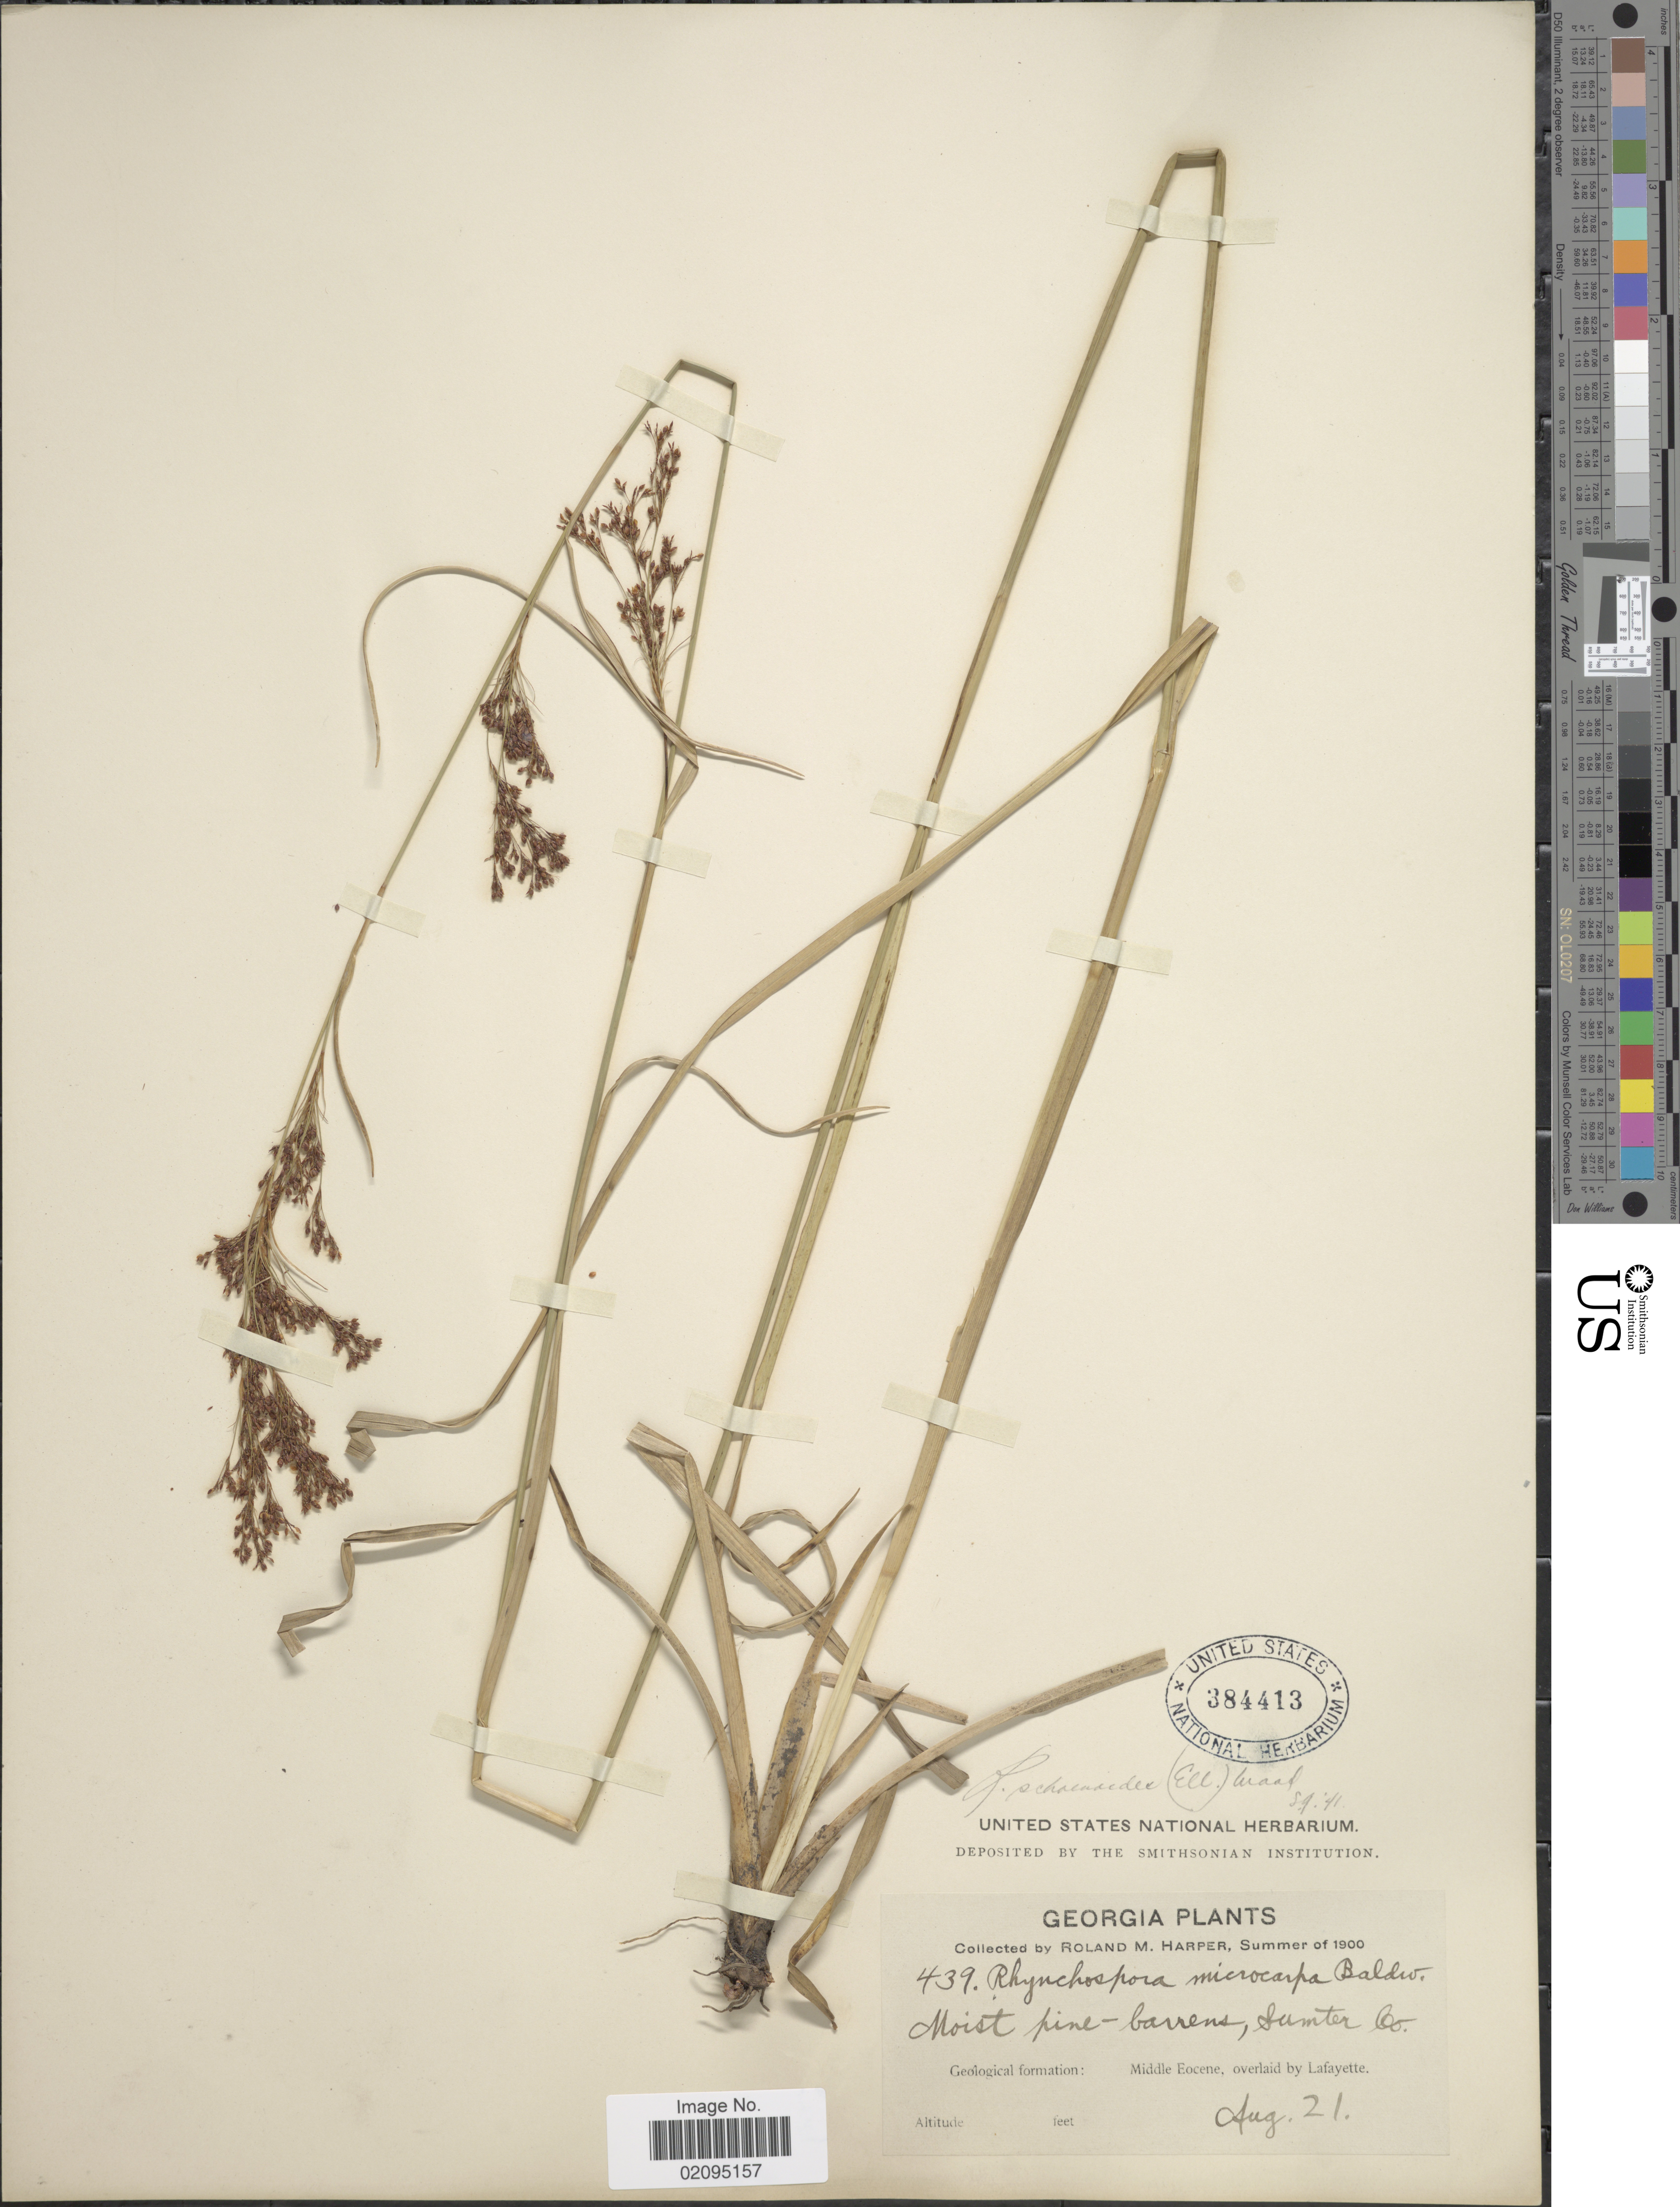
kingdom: Plantae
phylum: Tracheophyta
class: Liliopsida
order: Poales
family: Cyperaceae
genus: Rhynchospora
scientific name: Rhynchospora elliottii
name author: A. Dietr.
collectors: R. M. Harper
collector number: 439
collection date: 1900-08-21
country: United States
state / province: Georgia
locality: Sumter Co. Middle Eocene, overlaid by Lafayette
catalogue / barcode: US 384413